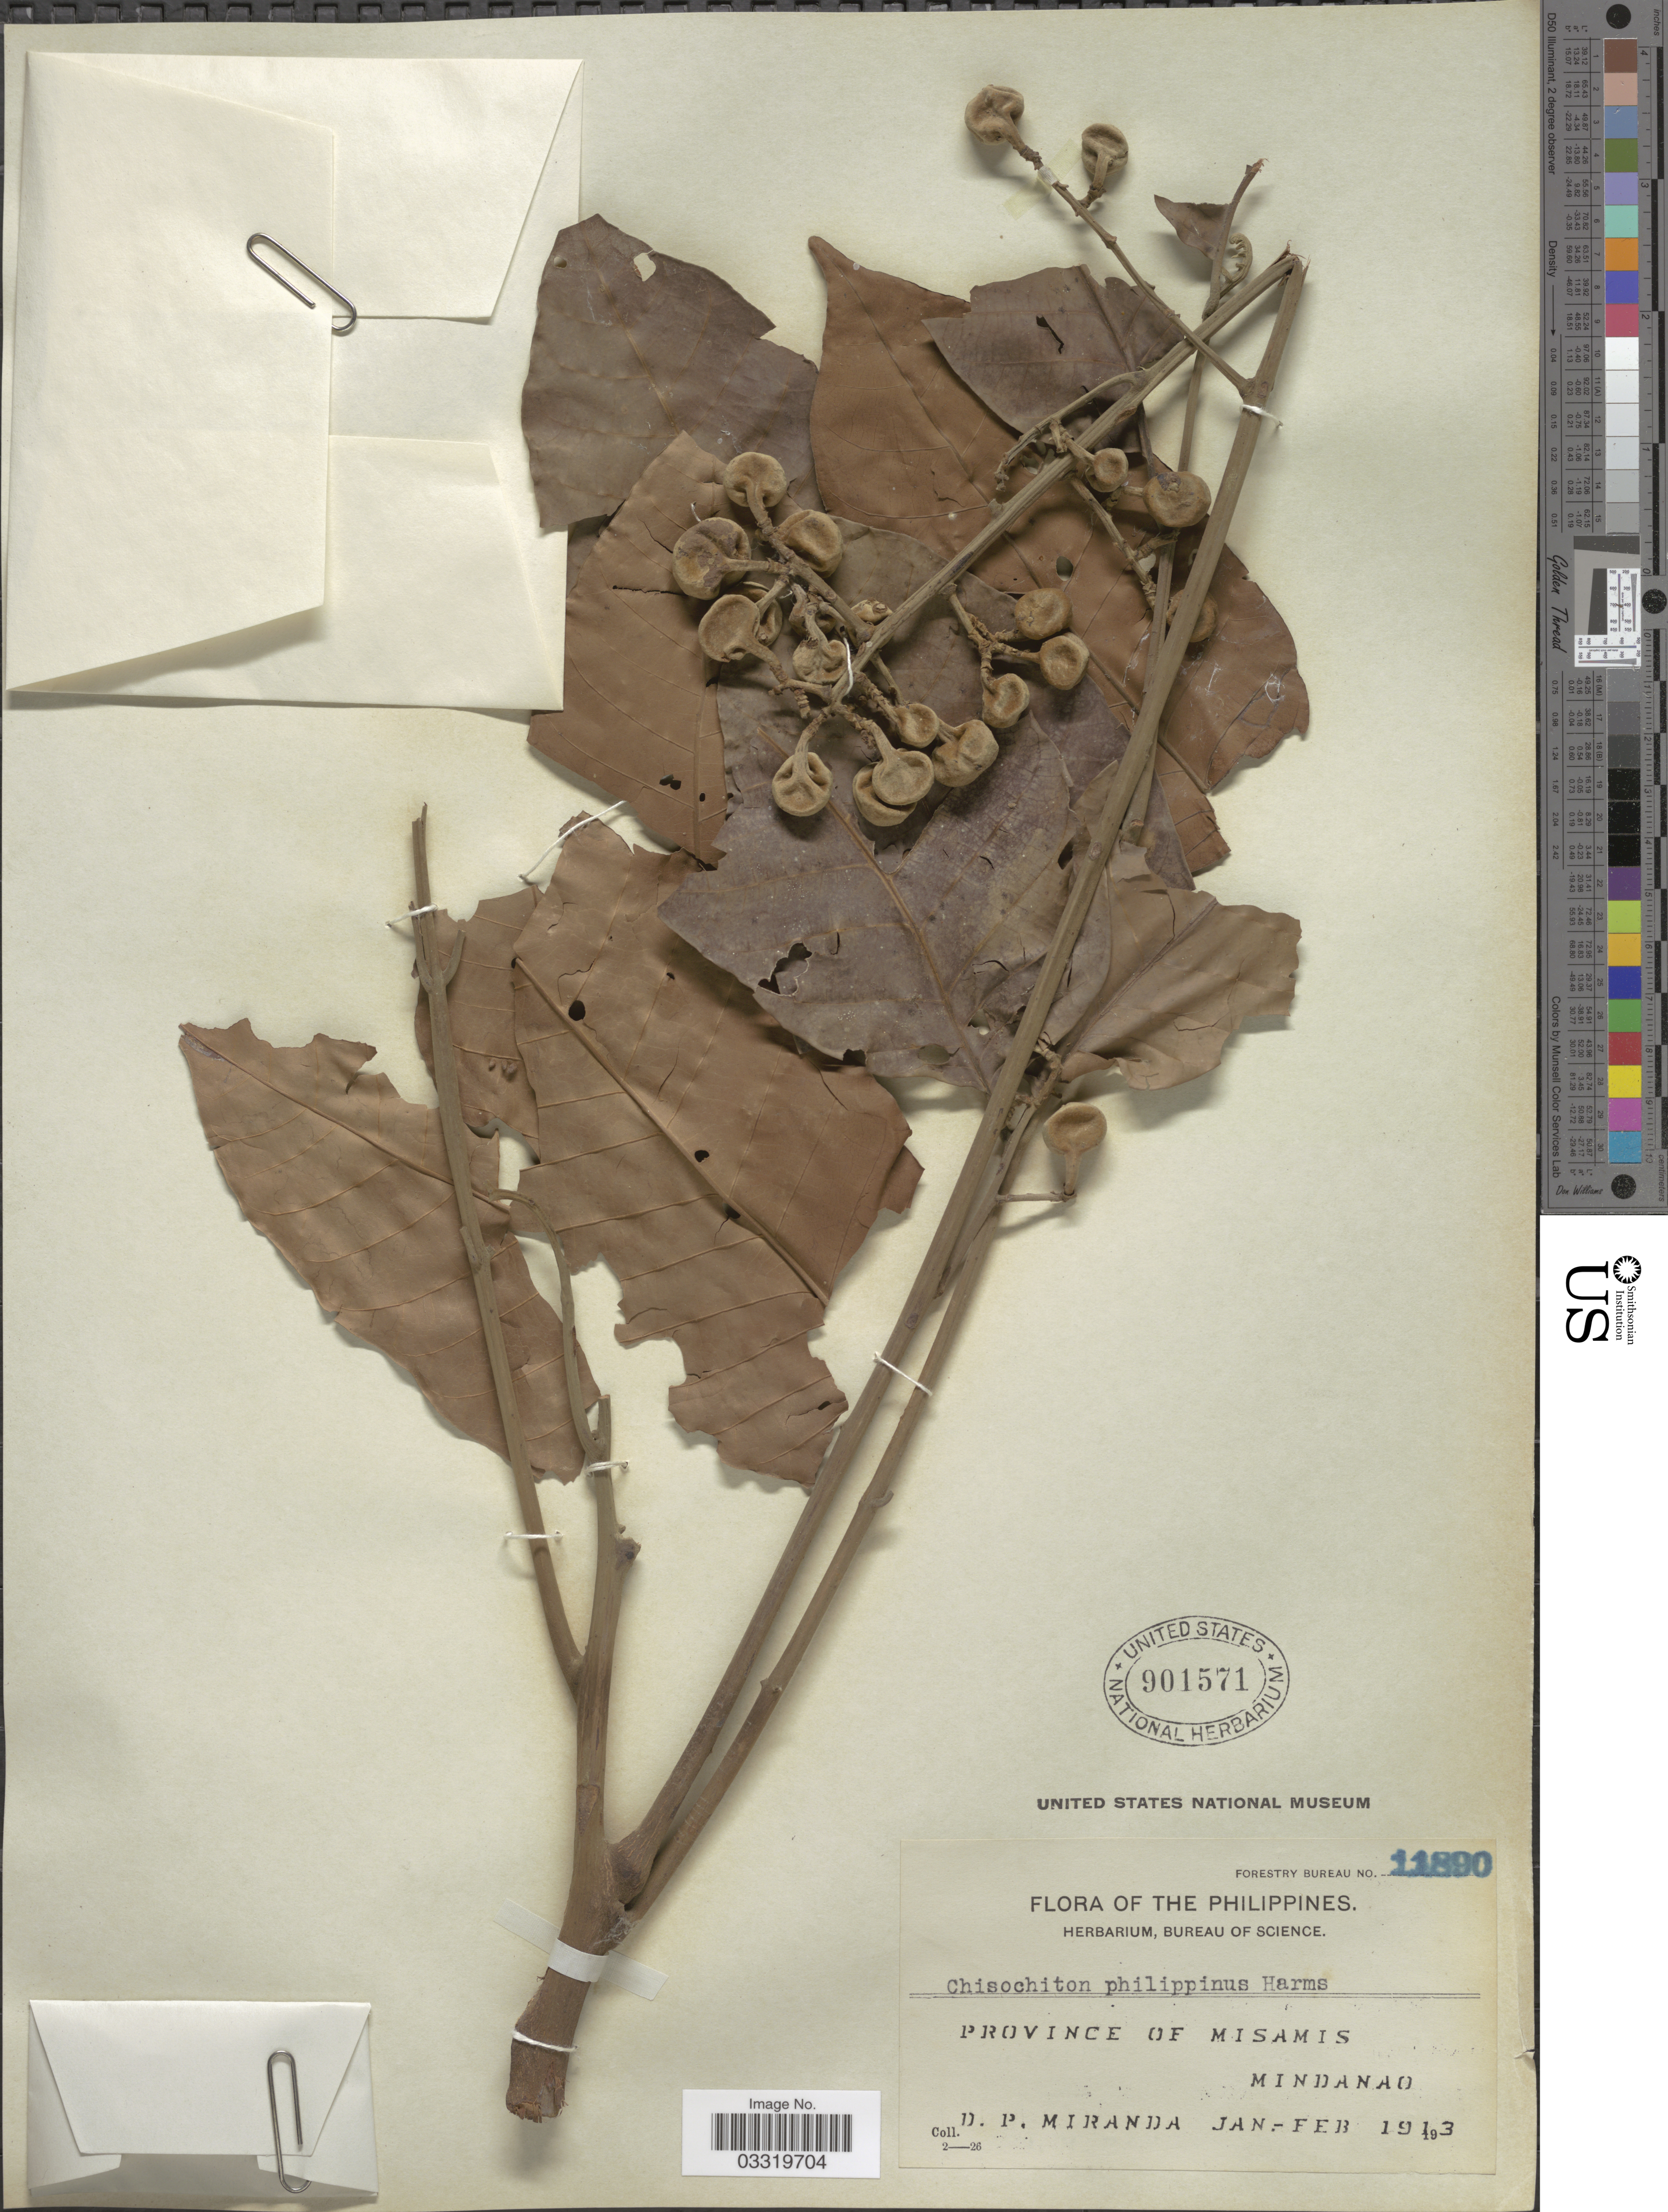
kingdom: Plantae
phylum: Tracheophyta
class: Magnoliopsida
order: Sapindales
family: Meliaceae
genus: Chisocheton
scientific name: Chisocheton pentandrus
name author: (Blanco) Merr.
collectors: D. P. Miranda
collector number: Forestry Bureau 11890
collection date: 1913-01/1913-02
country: Philippines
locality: Province of Misamis. Mindanao.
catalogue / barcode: US 901571